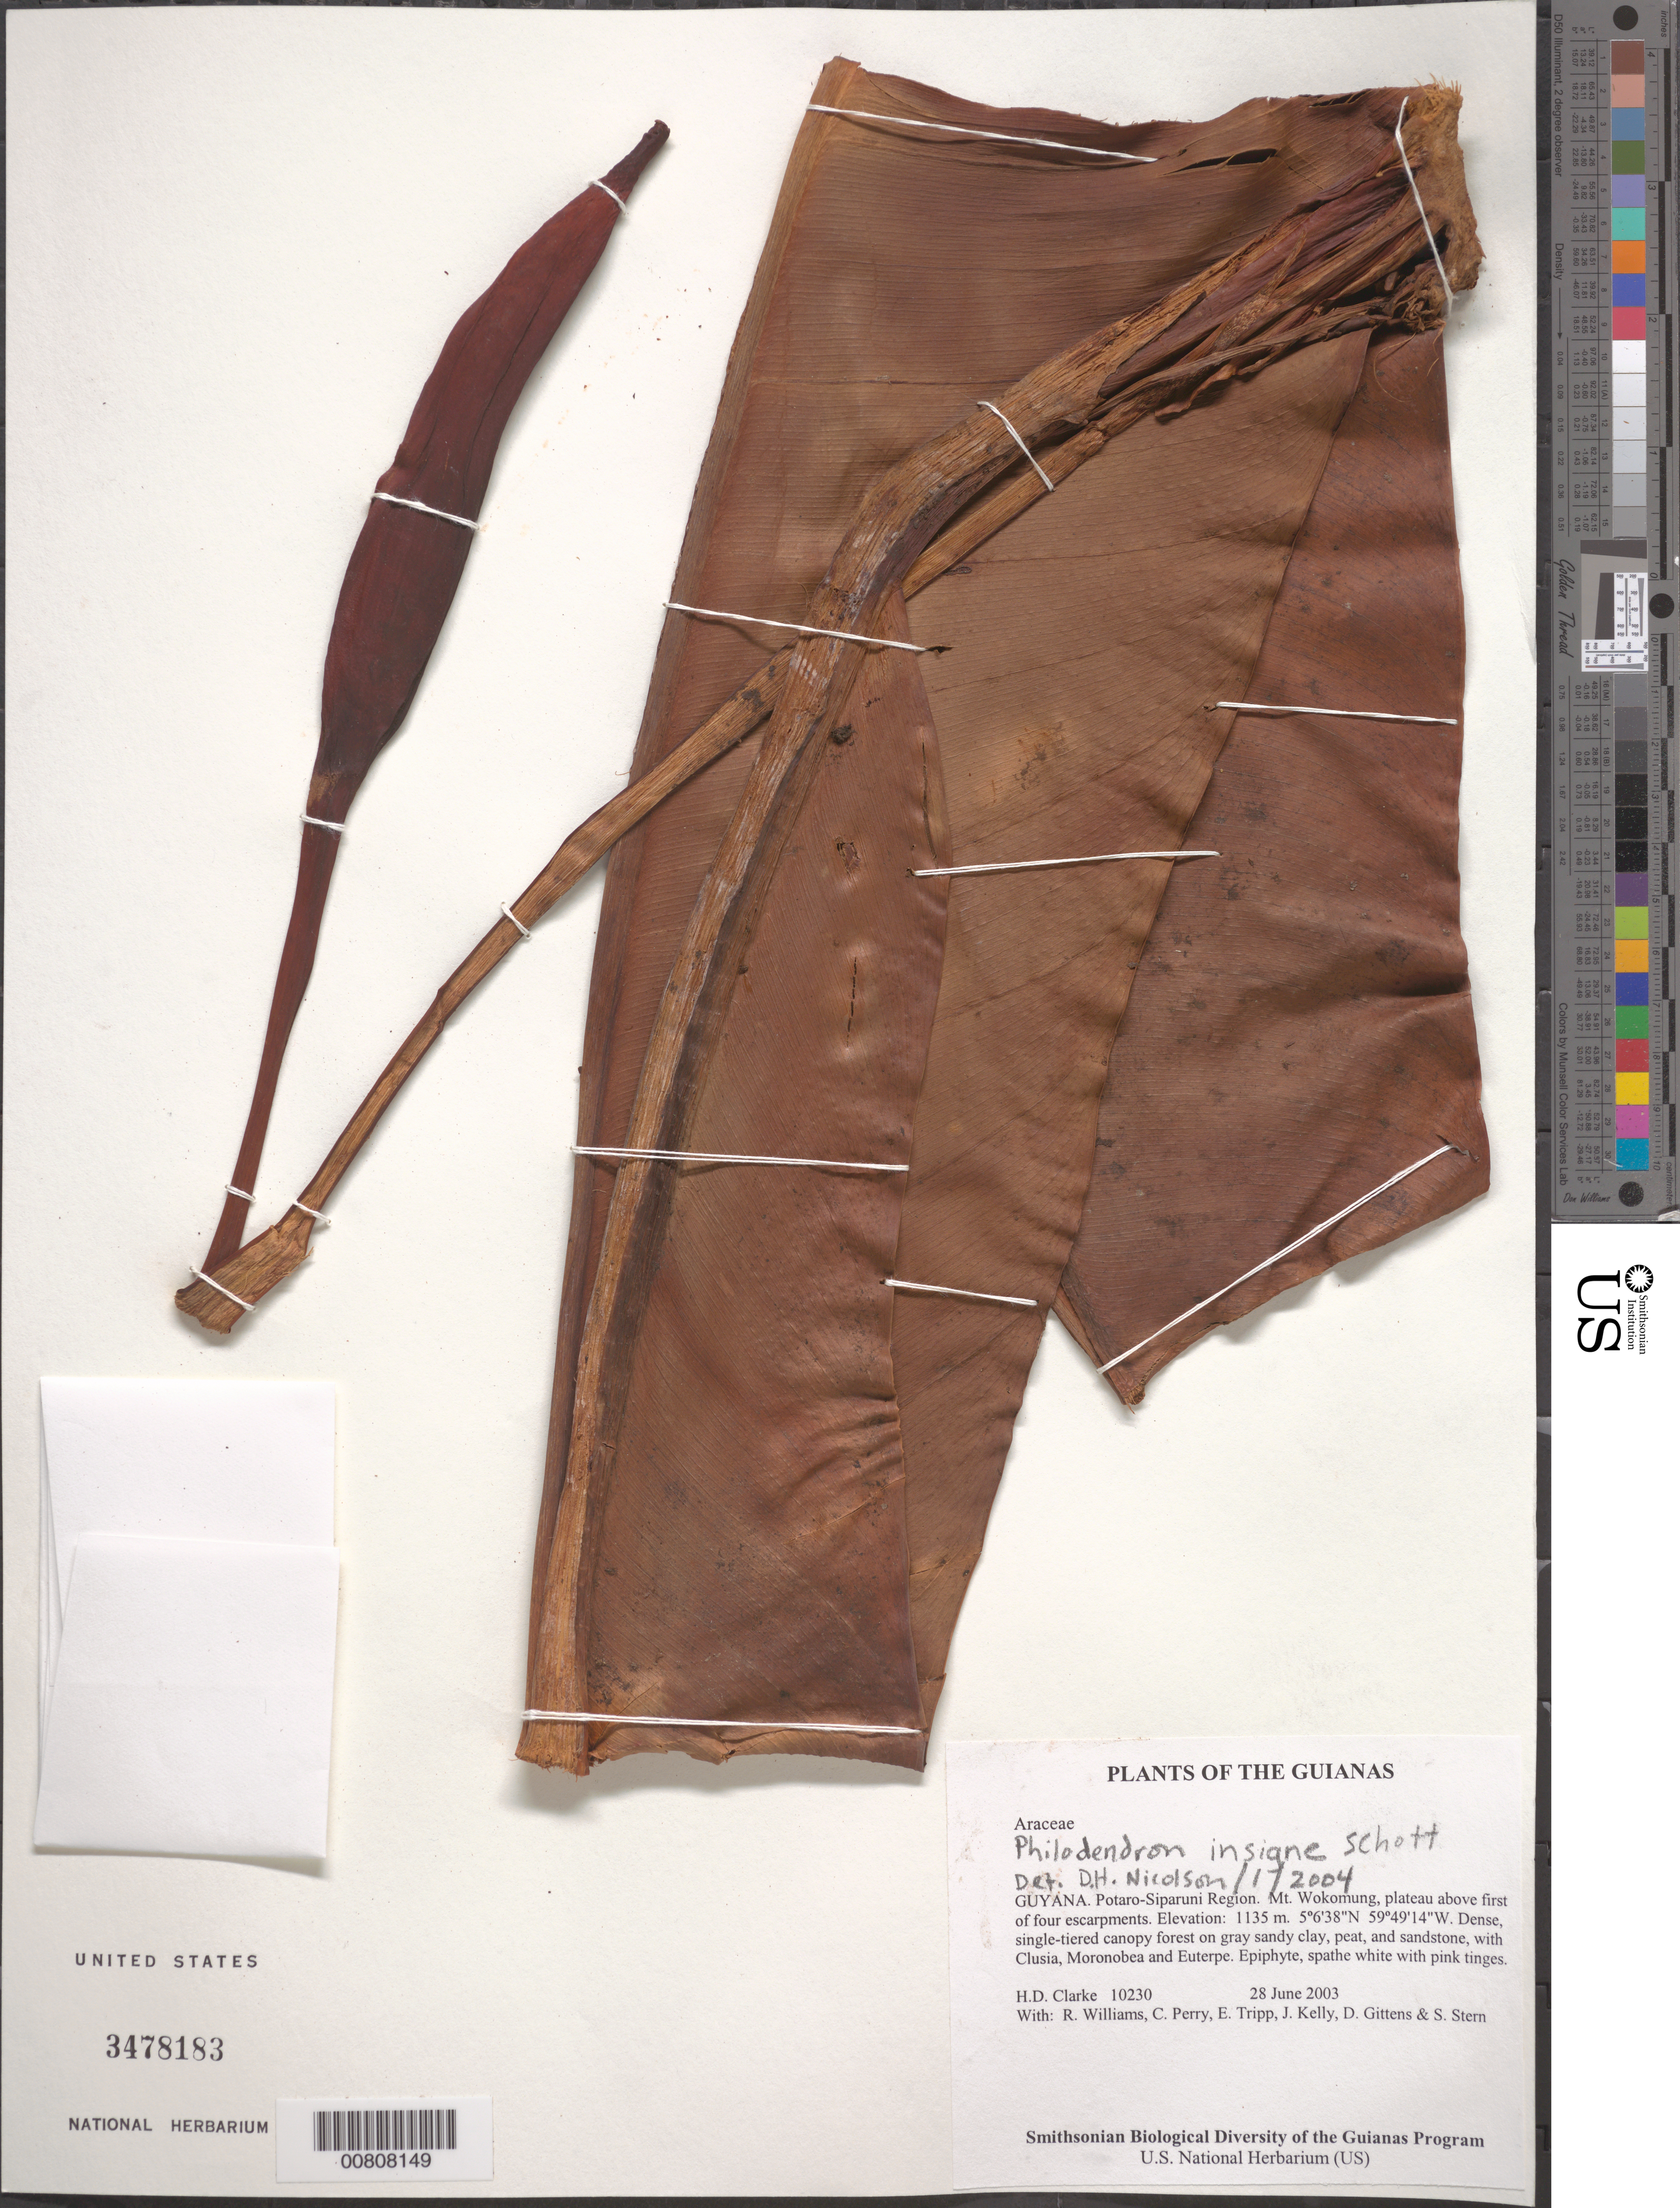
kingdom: Plantae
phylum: Tracheophyta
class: Liliopsida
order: Alismatales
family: Araceae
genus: Philodendron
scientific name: Philodendron insigne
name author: Schott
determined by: Nicolson, Dan H.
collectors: H. D. Clarke, R. Williams, C. Perry, E. Tripp, J. Kelly, D. Gittens & S. R. Stern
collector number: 10230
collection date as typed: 28 June 2003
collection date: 2003-06-28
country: Guyana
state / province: Potaro-Siparuni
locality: Mt. Wokomung, plateau above first of four escarpments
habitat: Dense, single-tiered canopy forest on gray sandy clay, peat, and sandstone, with Clusia, Moronobea and Euterpe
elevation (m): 1135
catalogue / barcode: US 3478183